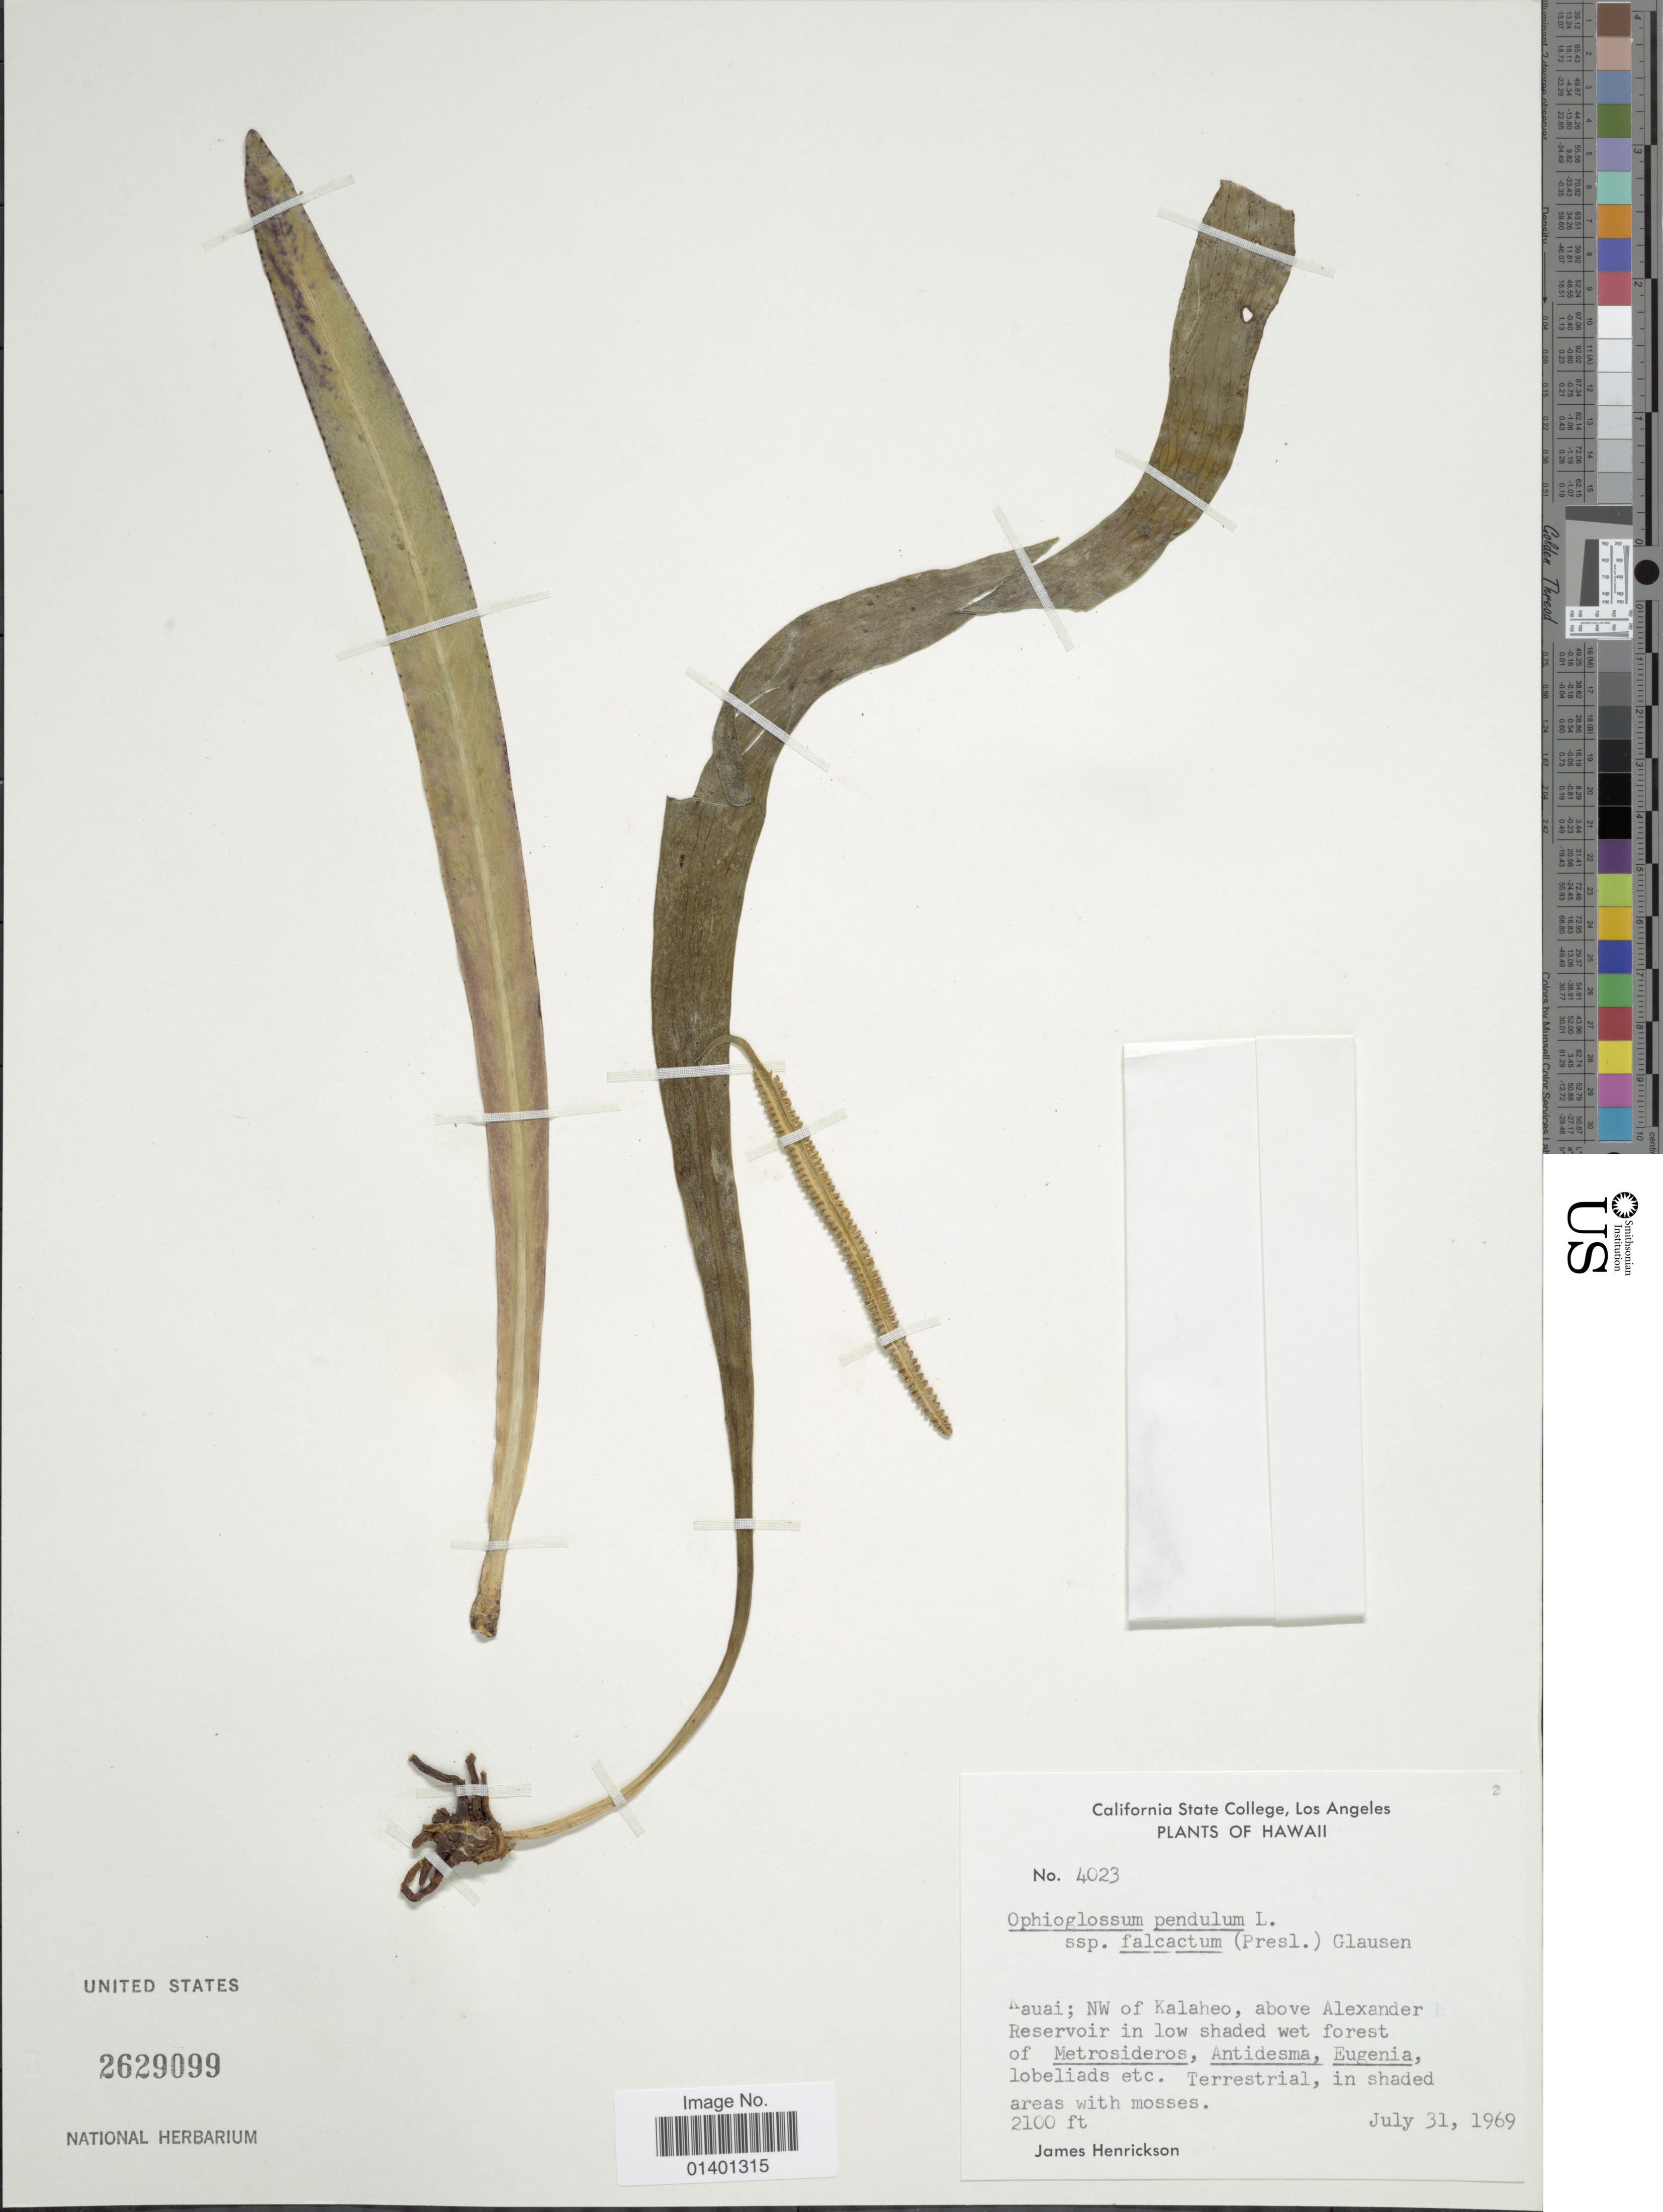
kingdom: Plantae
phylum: Tracheophyta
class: Polypodiopsida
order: Ophioglossales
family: Ophioglossaceae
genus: Ophioderma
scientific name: Ophioderma pendulum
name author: (L.) C. Presl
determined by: Wagner, W. L., (BOT), Smithsonian Institution - National Museum of Natural History (UNITED STATES)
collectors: J. Henrickson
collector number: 4023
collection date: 1969-07-31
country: United States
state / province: Hawaii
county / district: Kauai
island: Kaua'i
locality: Kauai; NW of Kalaheo, above Alexander Reservoir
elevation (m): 640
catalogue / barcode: US 2629099